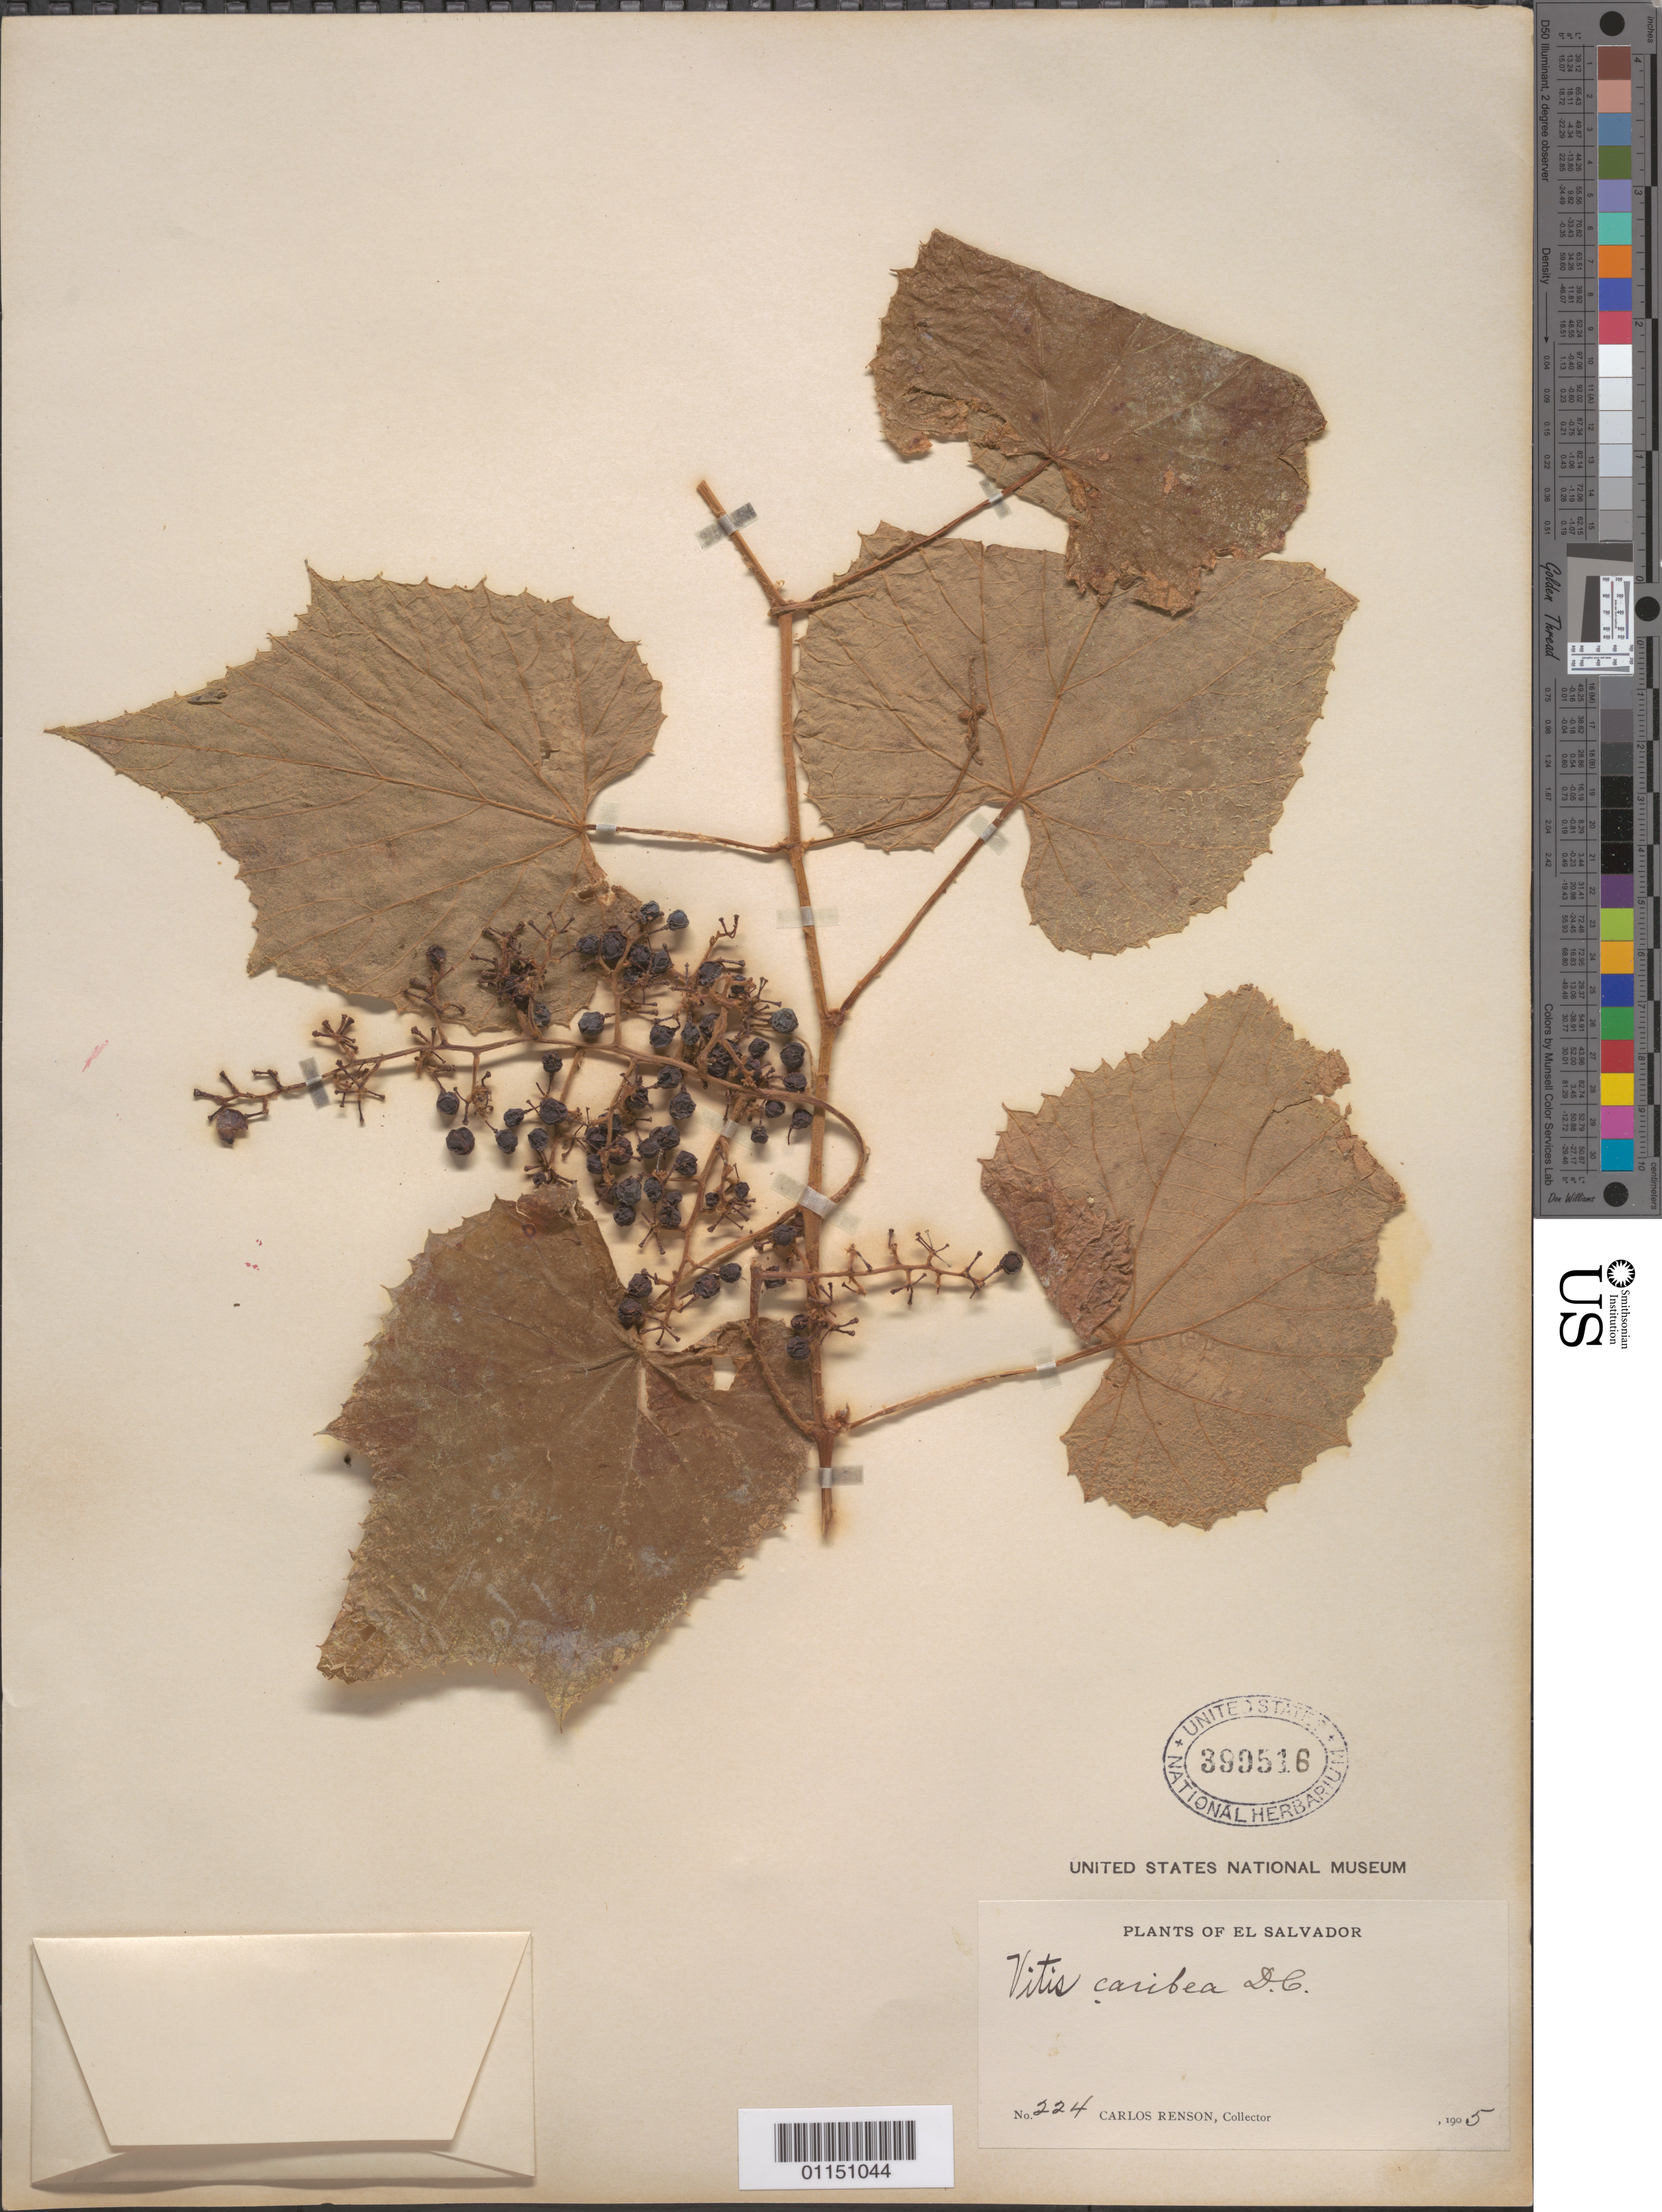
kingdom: Plantae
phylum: Tracheophyta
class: Magnoliopsida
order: Vitales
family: Vitaceae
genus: Vitis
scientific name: Vitis tiliaefolia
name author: Willd.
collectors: C. Renson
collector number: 224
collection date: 1905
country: El Salvador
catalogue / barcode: US 399516